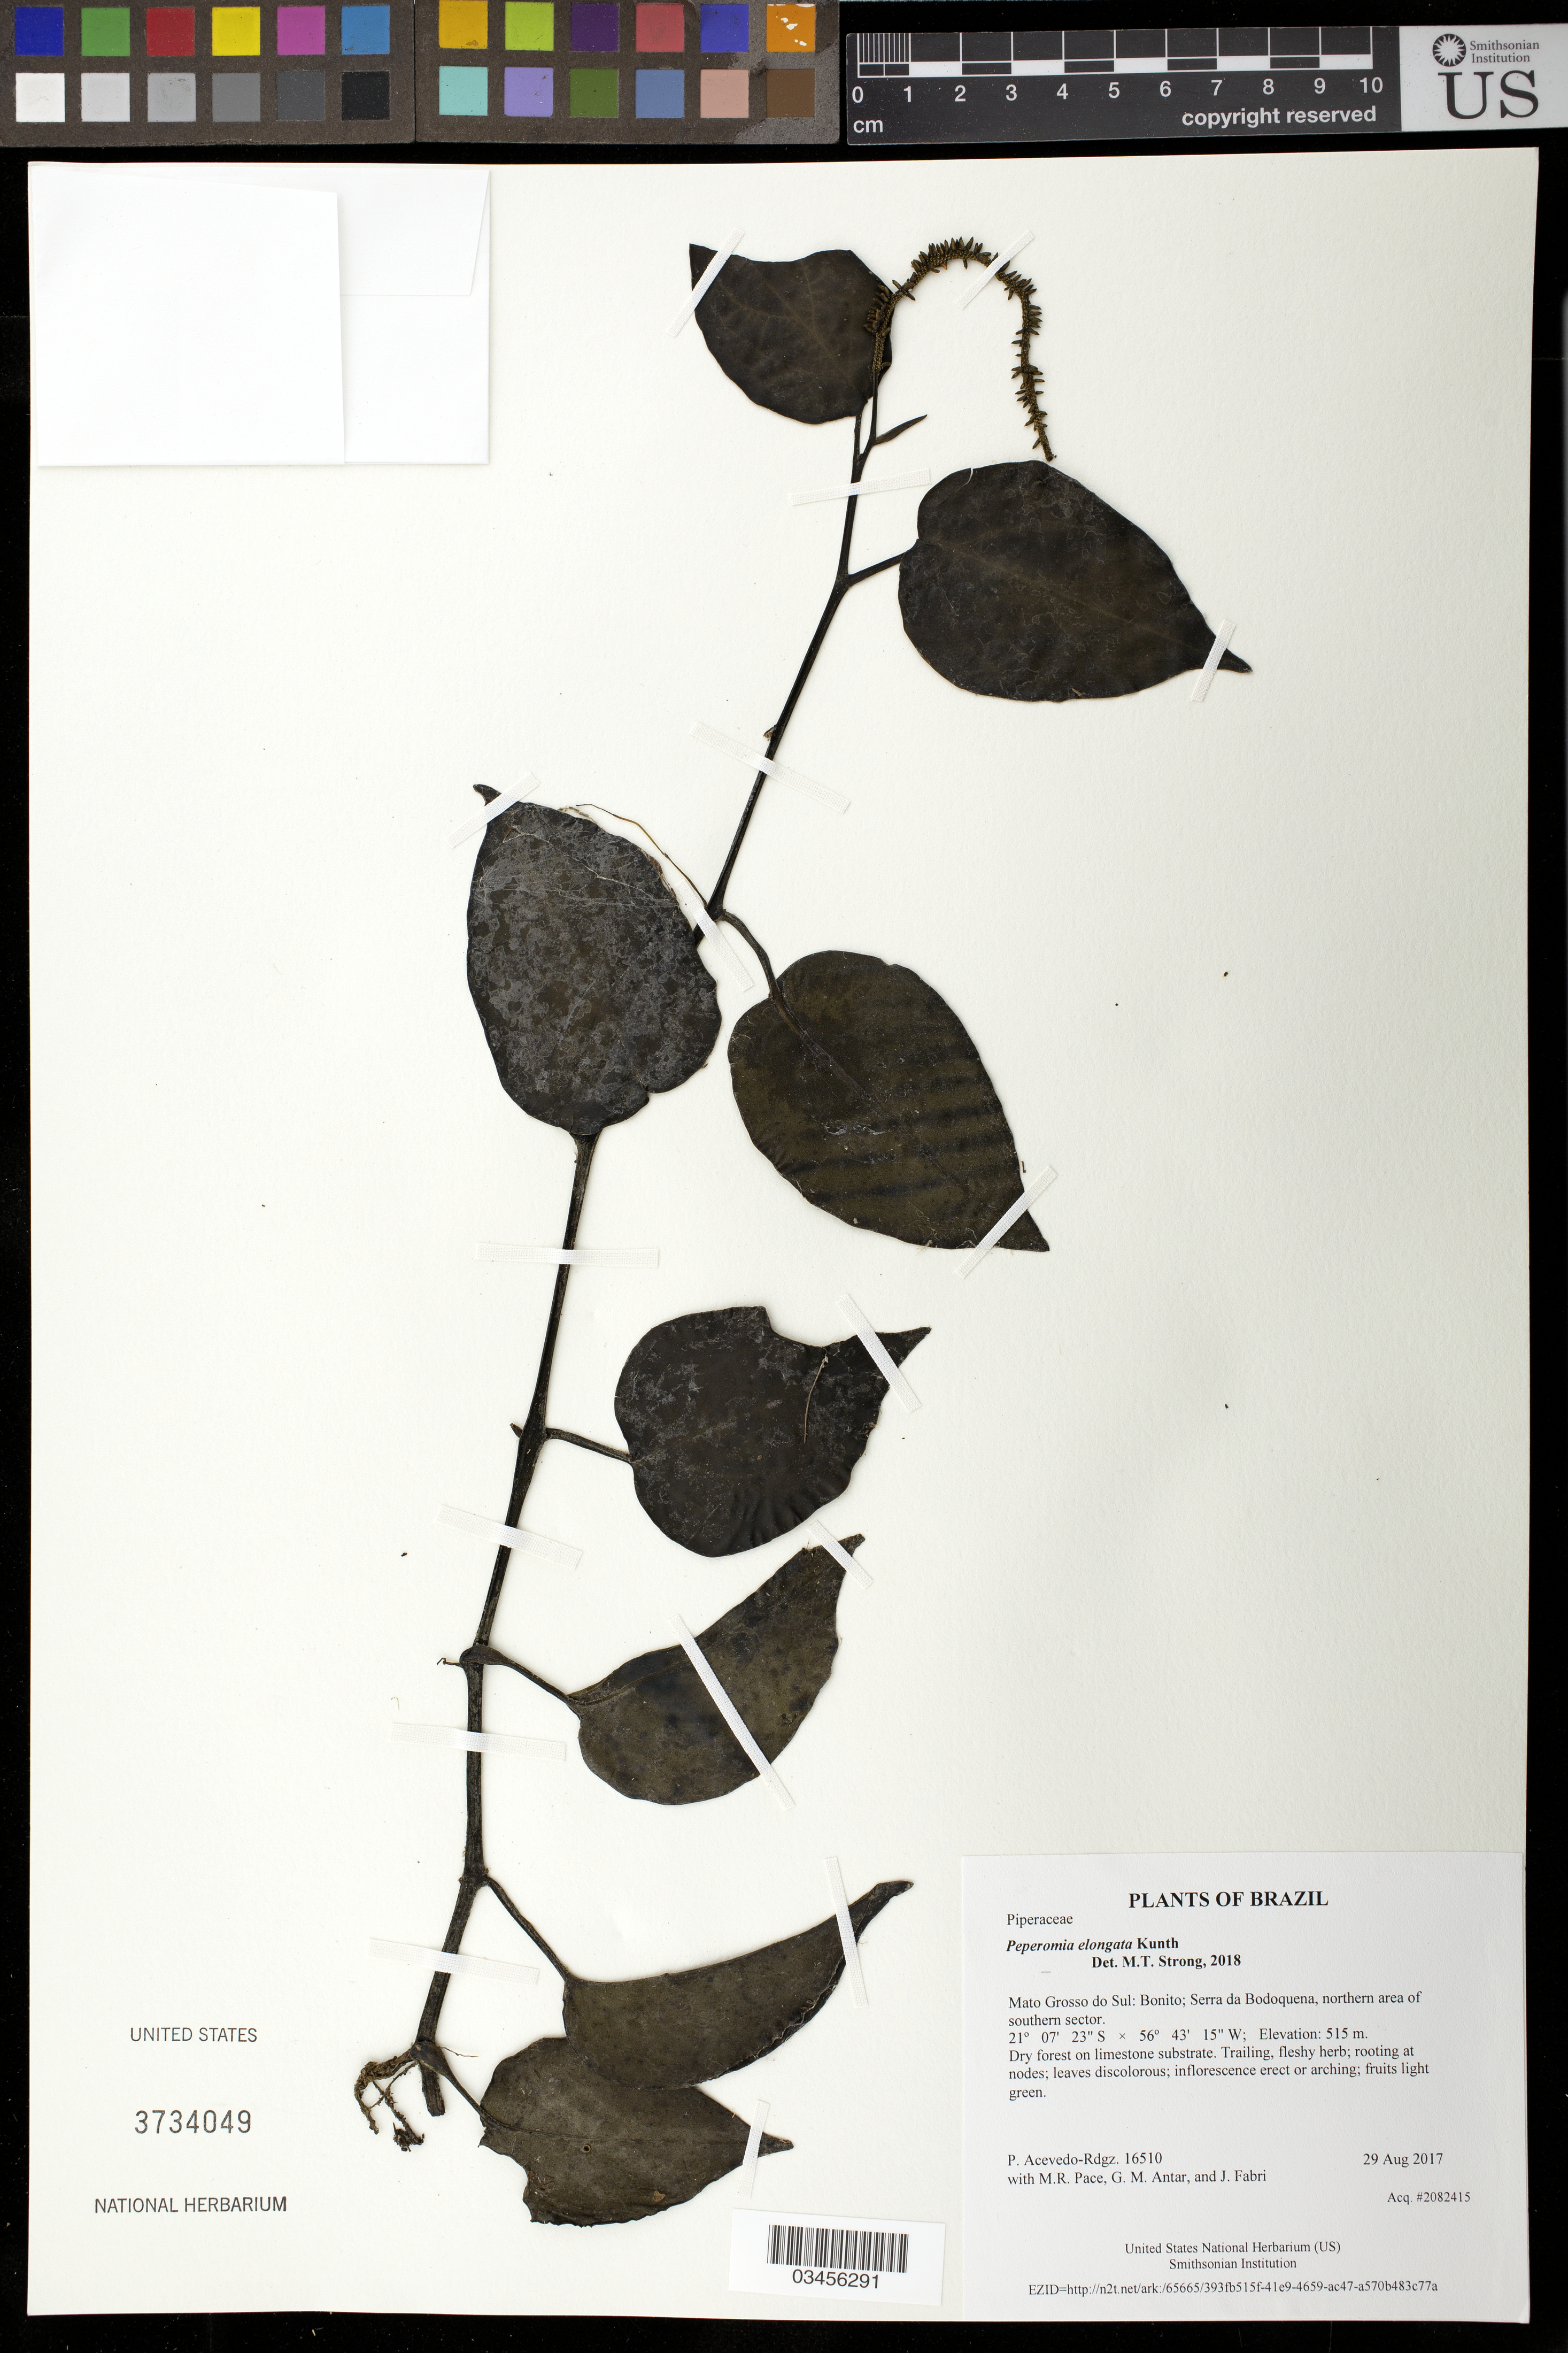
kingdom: Plantae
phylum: Tracheophyta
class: Magnoliopsida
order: Piperales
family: Piperaceae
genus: Peperomia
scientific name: Peperomia elongata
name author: Kunth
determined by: Strong, Mark T., (BOT), Smithsonian Institution - National Museum of Natural History (UNITED STATES)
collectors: P. Acevedo-Rodr., M. R. Pace, G. M. Antar & J. Fabri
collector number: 16510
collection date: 2017-08-29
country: Brazil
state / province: Mato Grosso do Sul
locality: Bonito; Serra da Bodoquena, northern area of southern sector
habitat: Dry forest on limestone substrate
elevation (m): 515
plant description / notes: US, NY, MO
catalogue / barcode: US 3734049